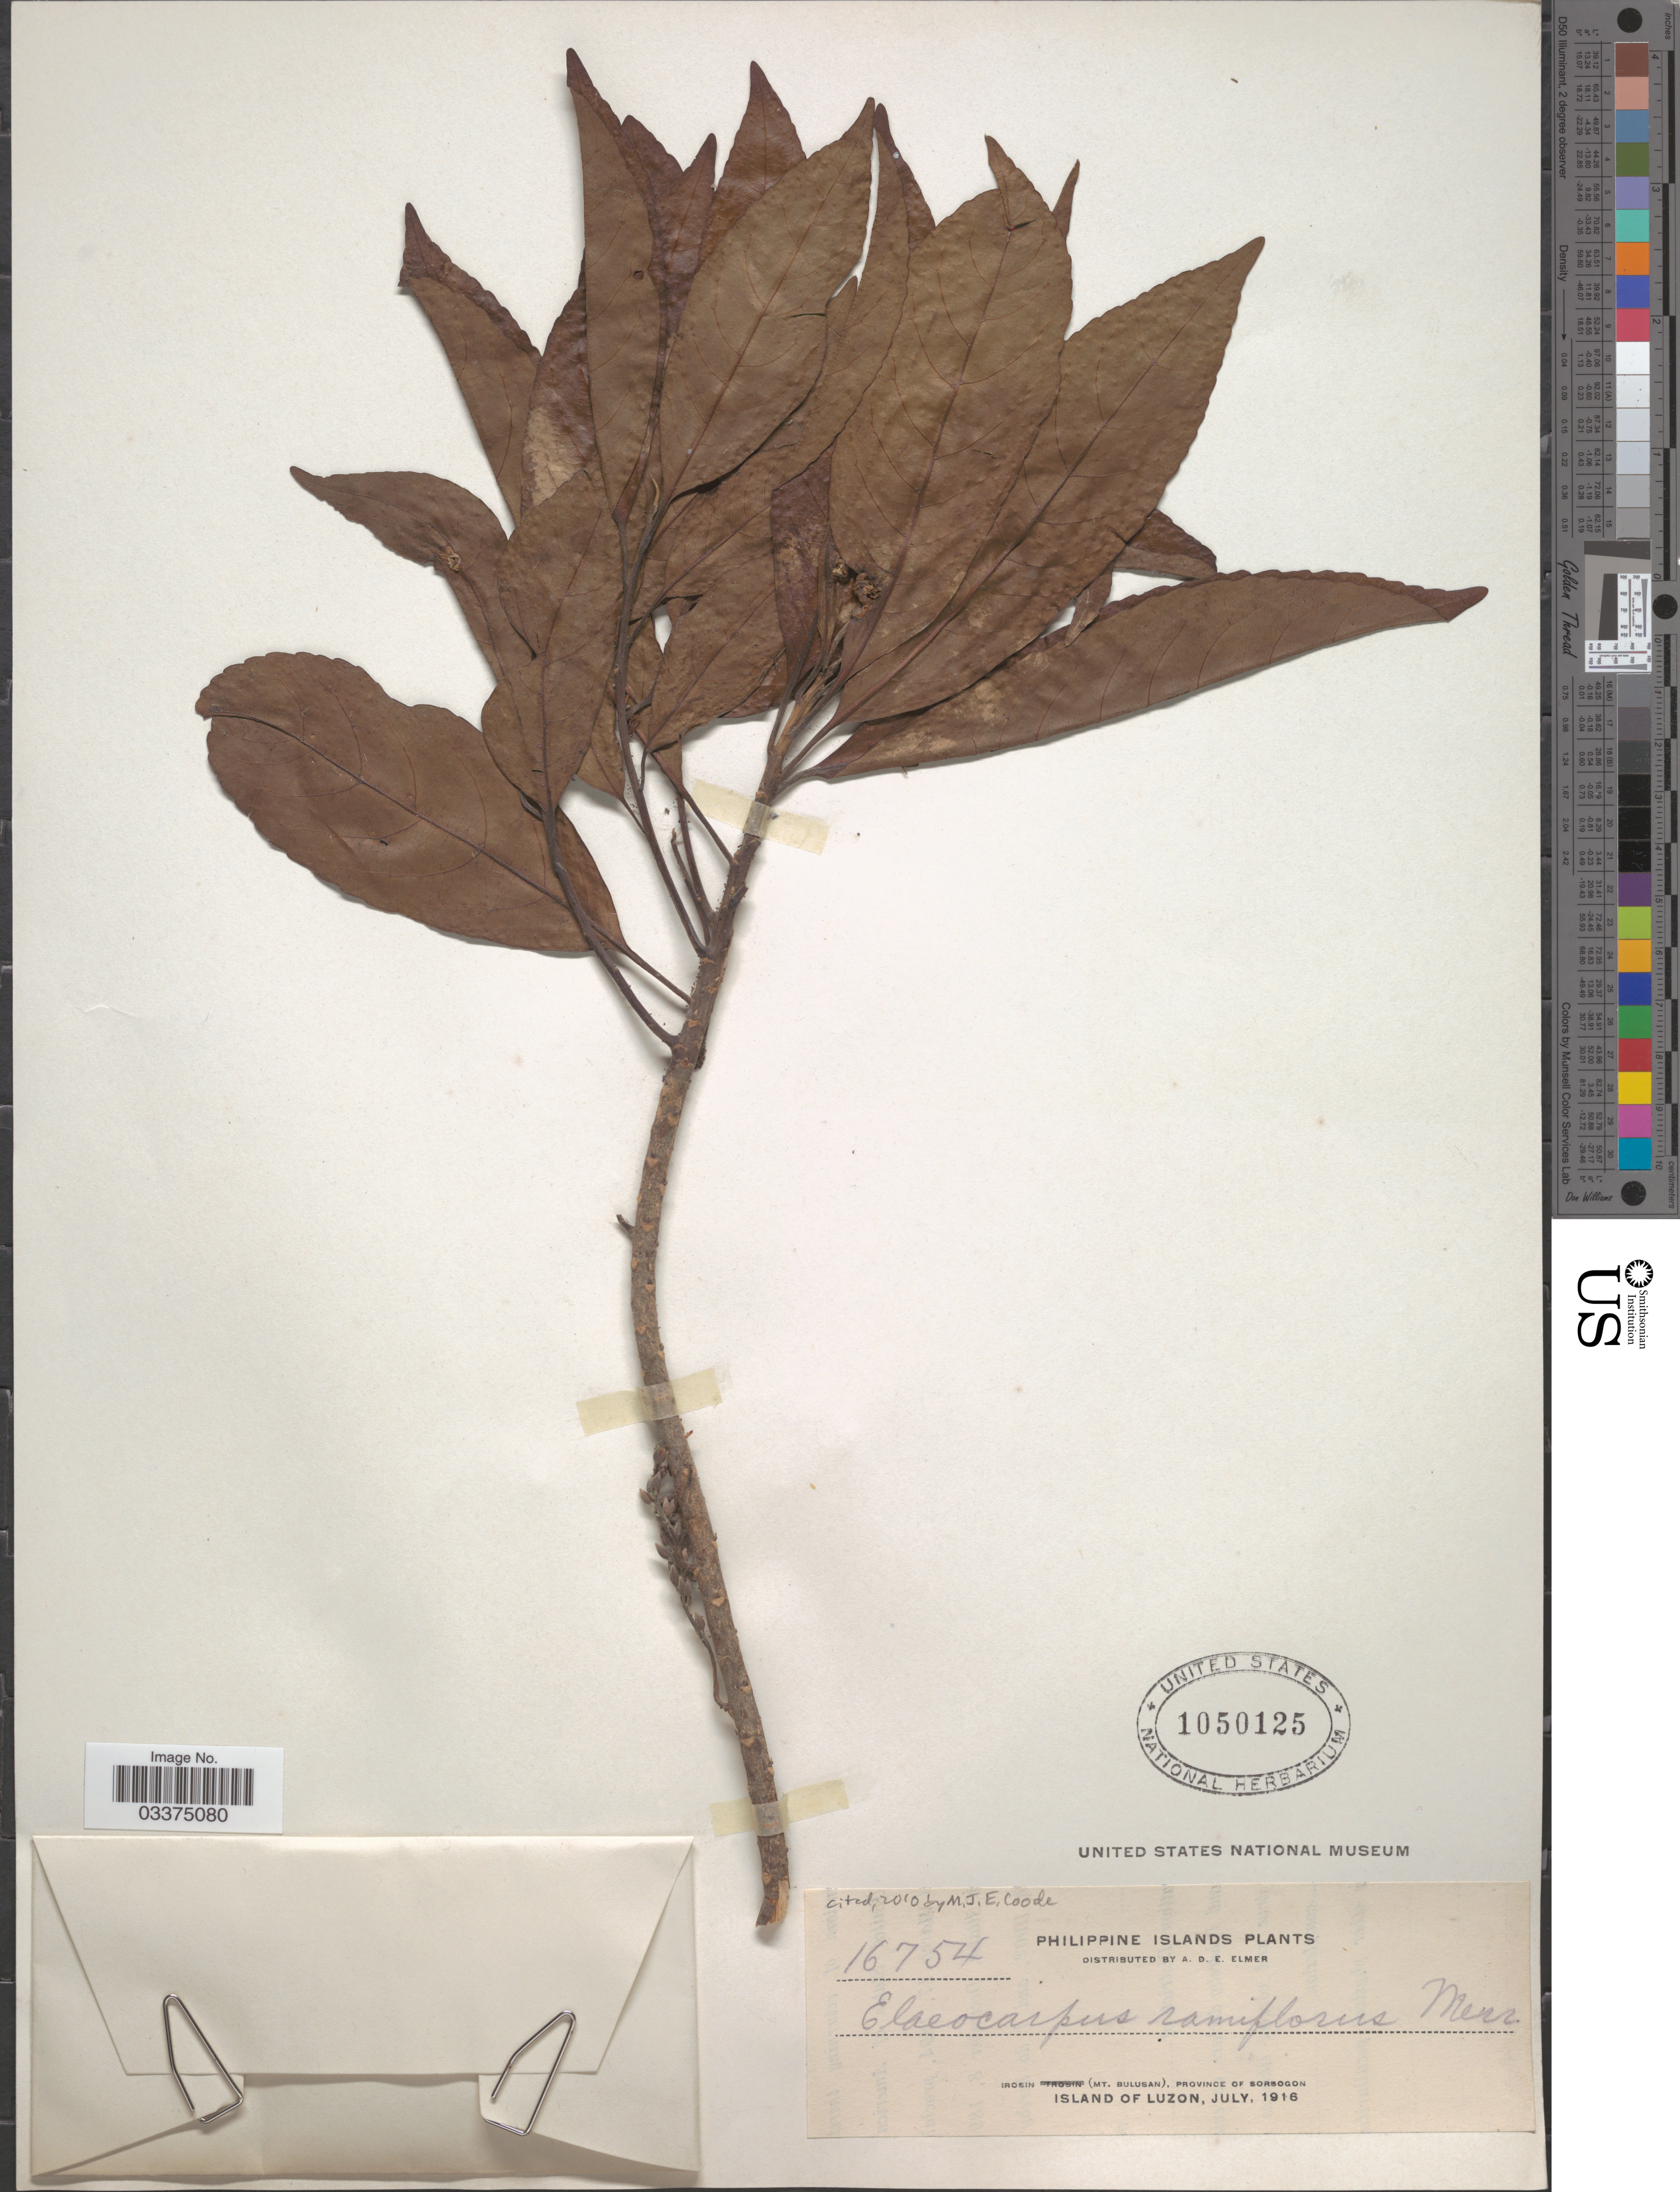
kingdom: Plantae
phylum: Tracheophyta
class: Magnoliopsida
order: Oxalidales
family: Elaeocarpaceae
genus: Elaeocarpus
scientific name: Elaeocarpus ramiflorus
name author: Merr.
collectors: A. D. E. Elmer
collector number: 16754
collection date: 1916-07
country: Philippines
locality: Irosin (Mt. Bulusan), Province of Sorsogon. Island of Luzon.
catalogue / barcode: US 1050125